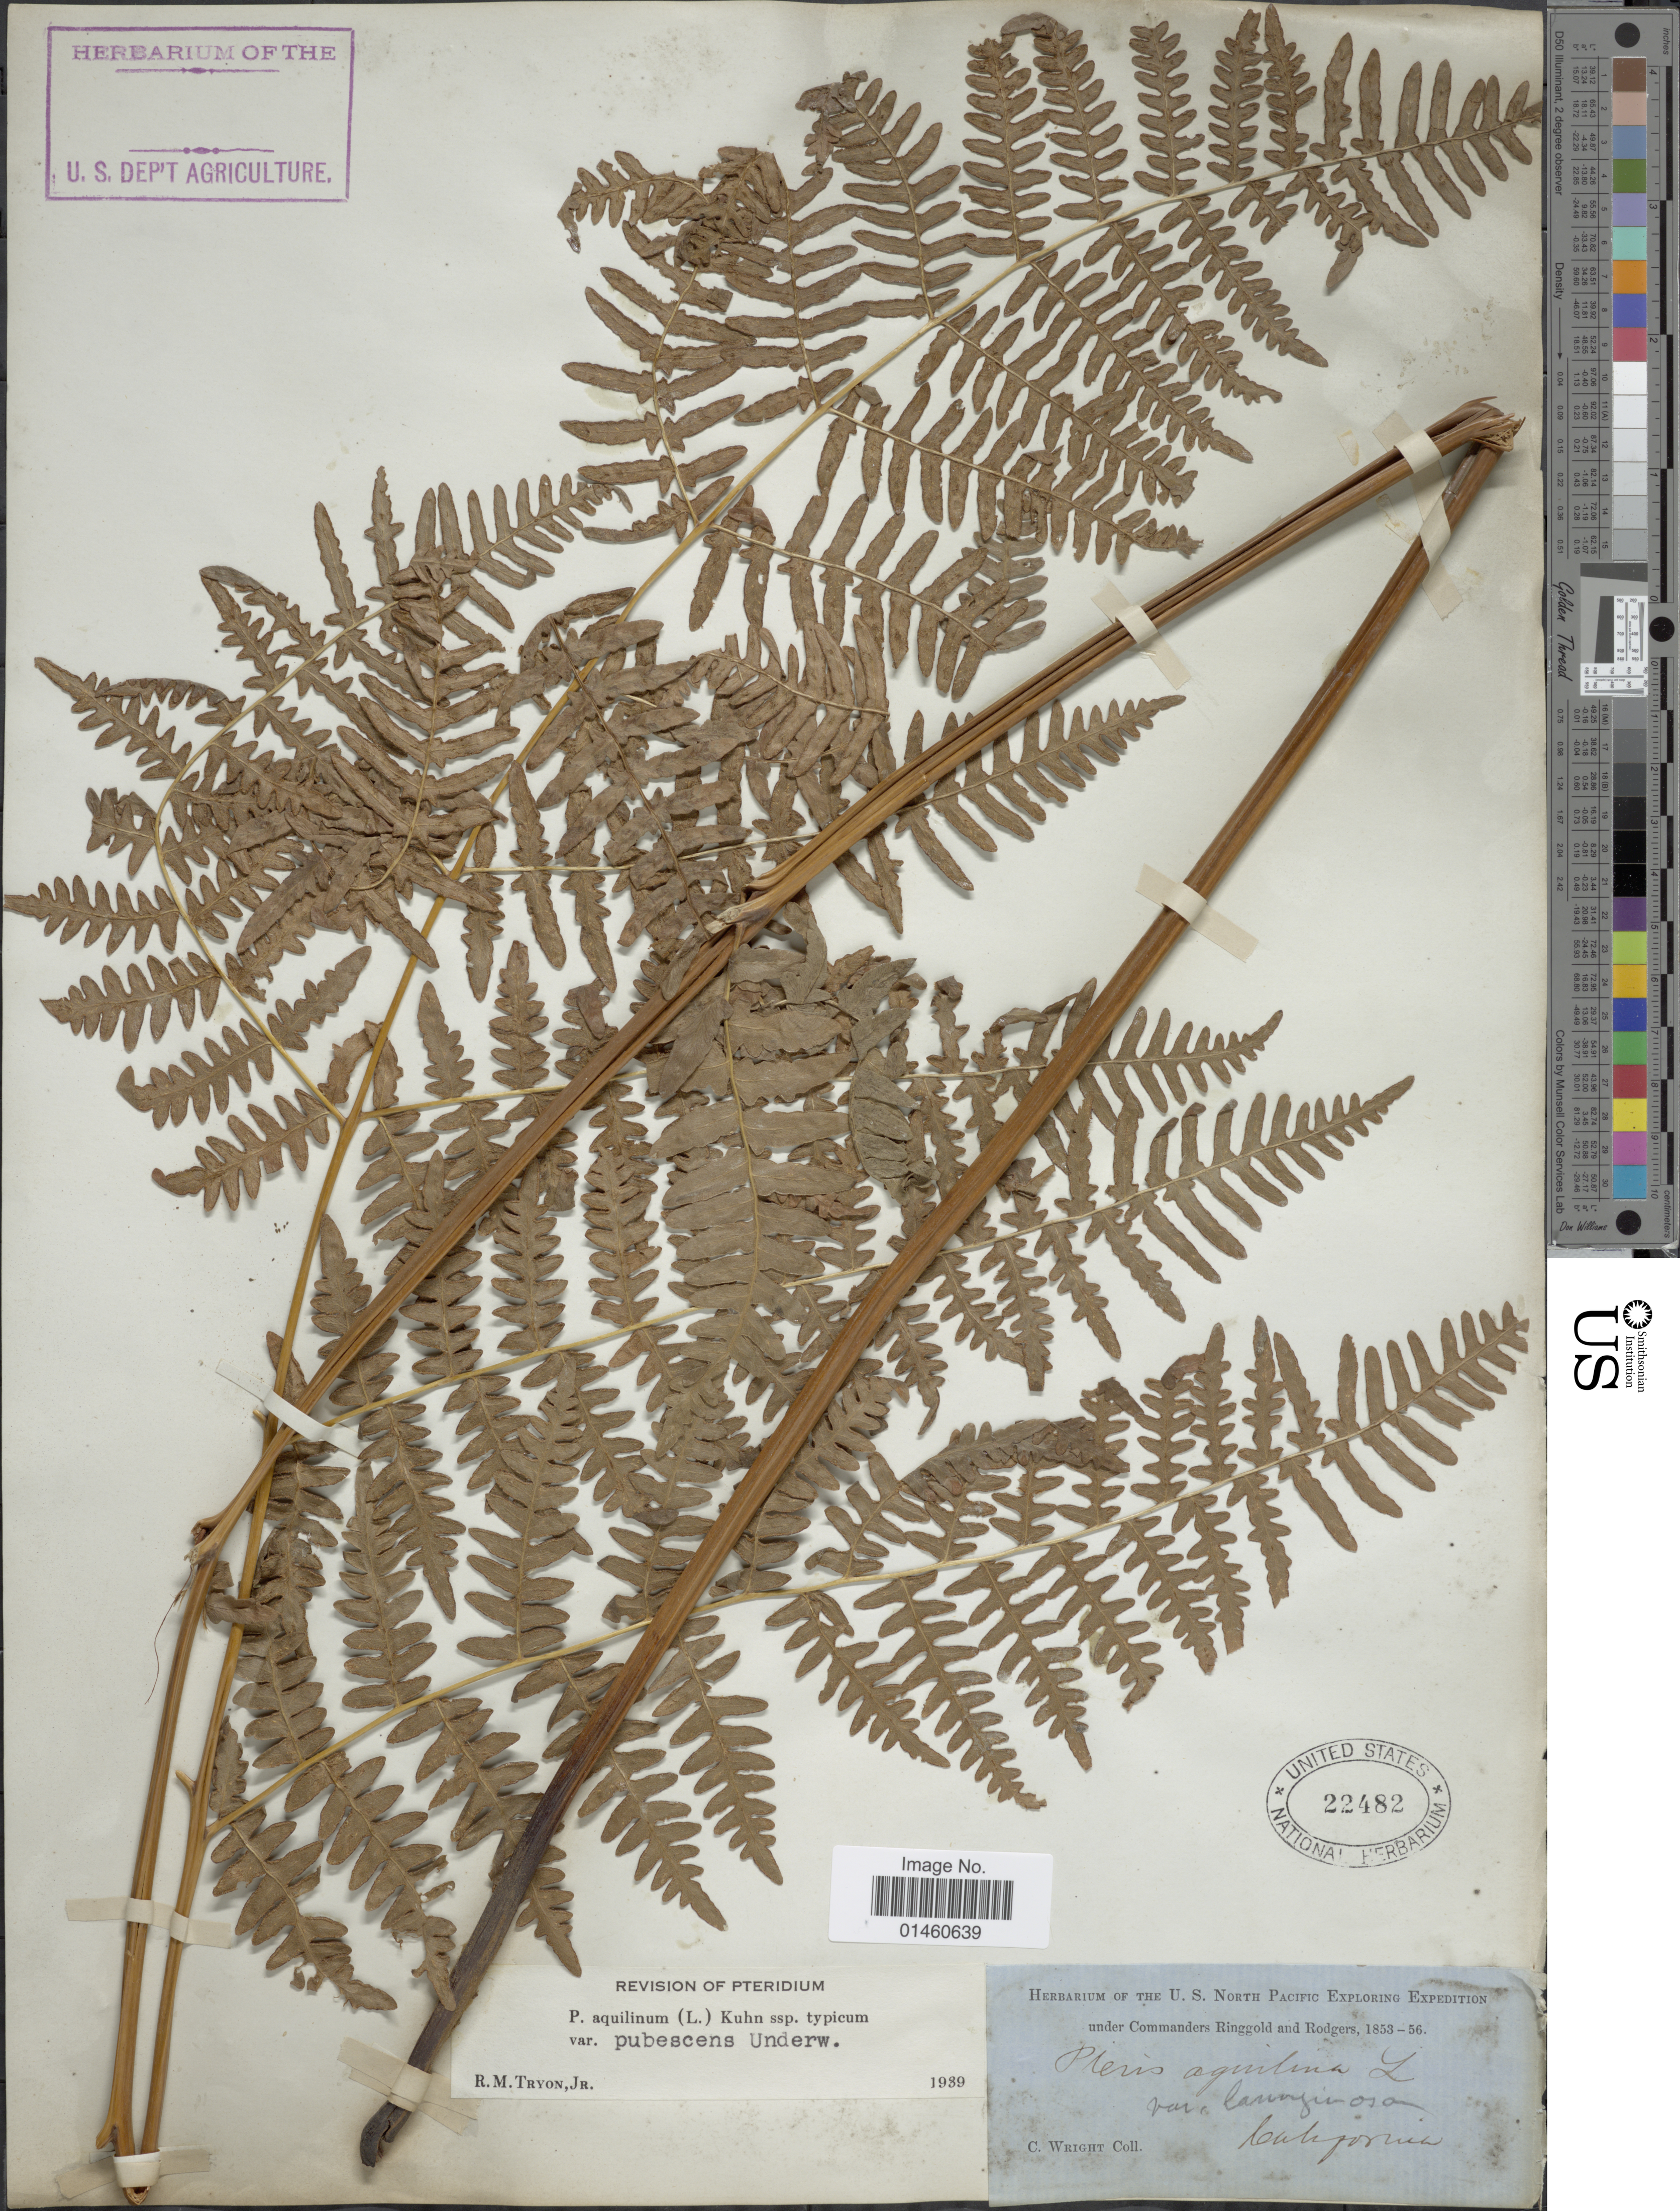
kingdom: Plantae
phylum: Tracheophyta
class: Polypodiopsida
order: Polypodiales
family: Dennstaedtiaceae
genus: Pteridium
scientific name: Pteridium pubescens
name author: (Underw.) Christenh.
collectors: C. Wright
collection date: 1853/1856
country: United States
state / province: California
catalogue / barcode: US 22482